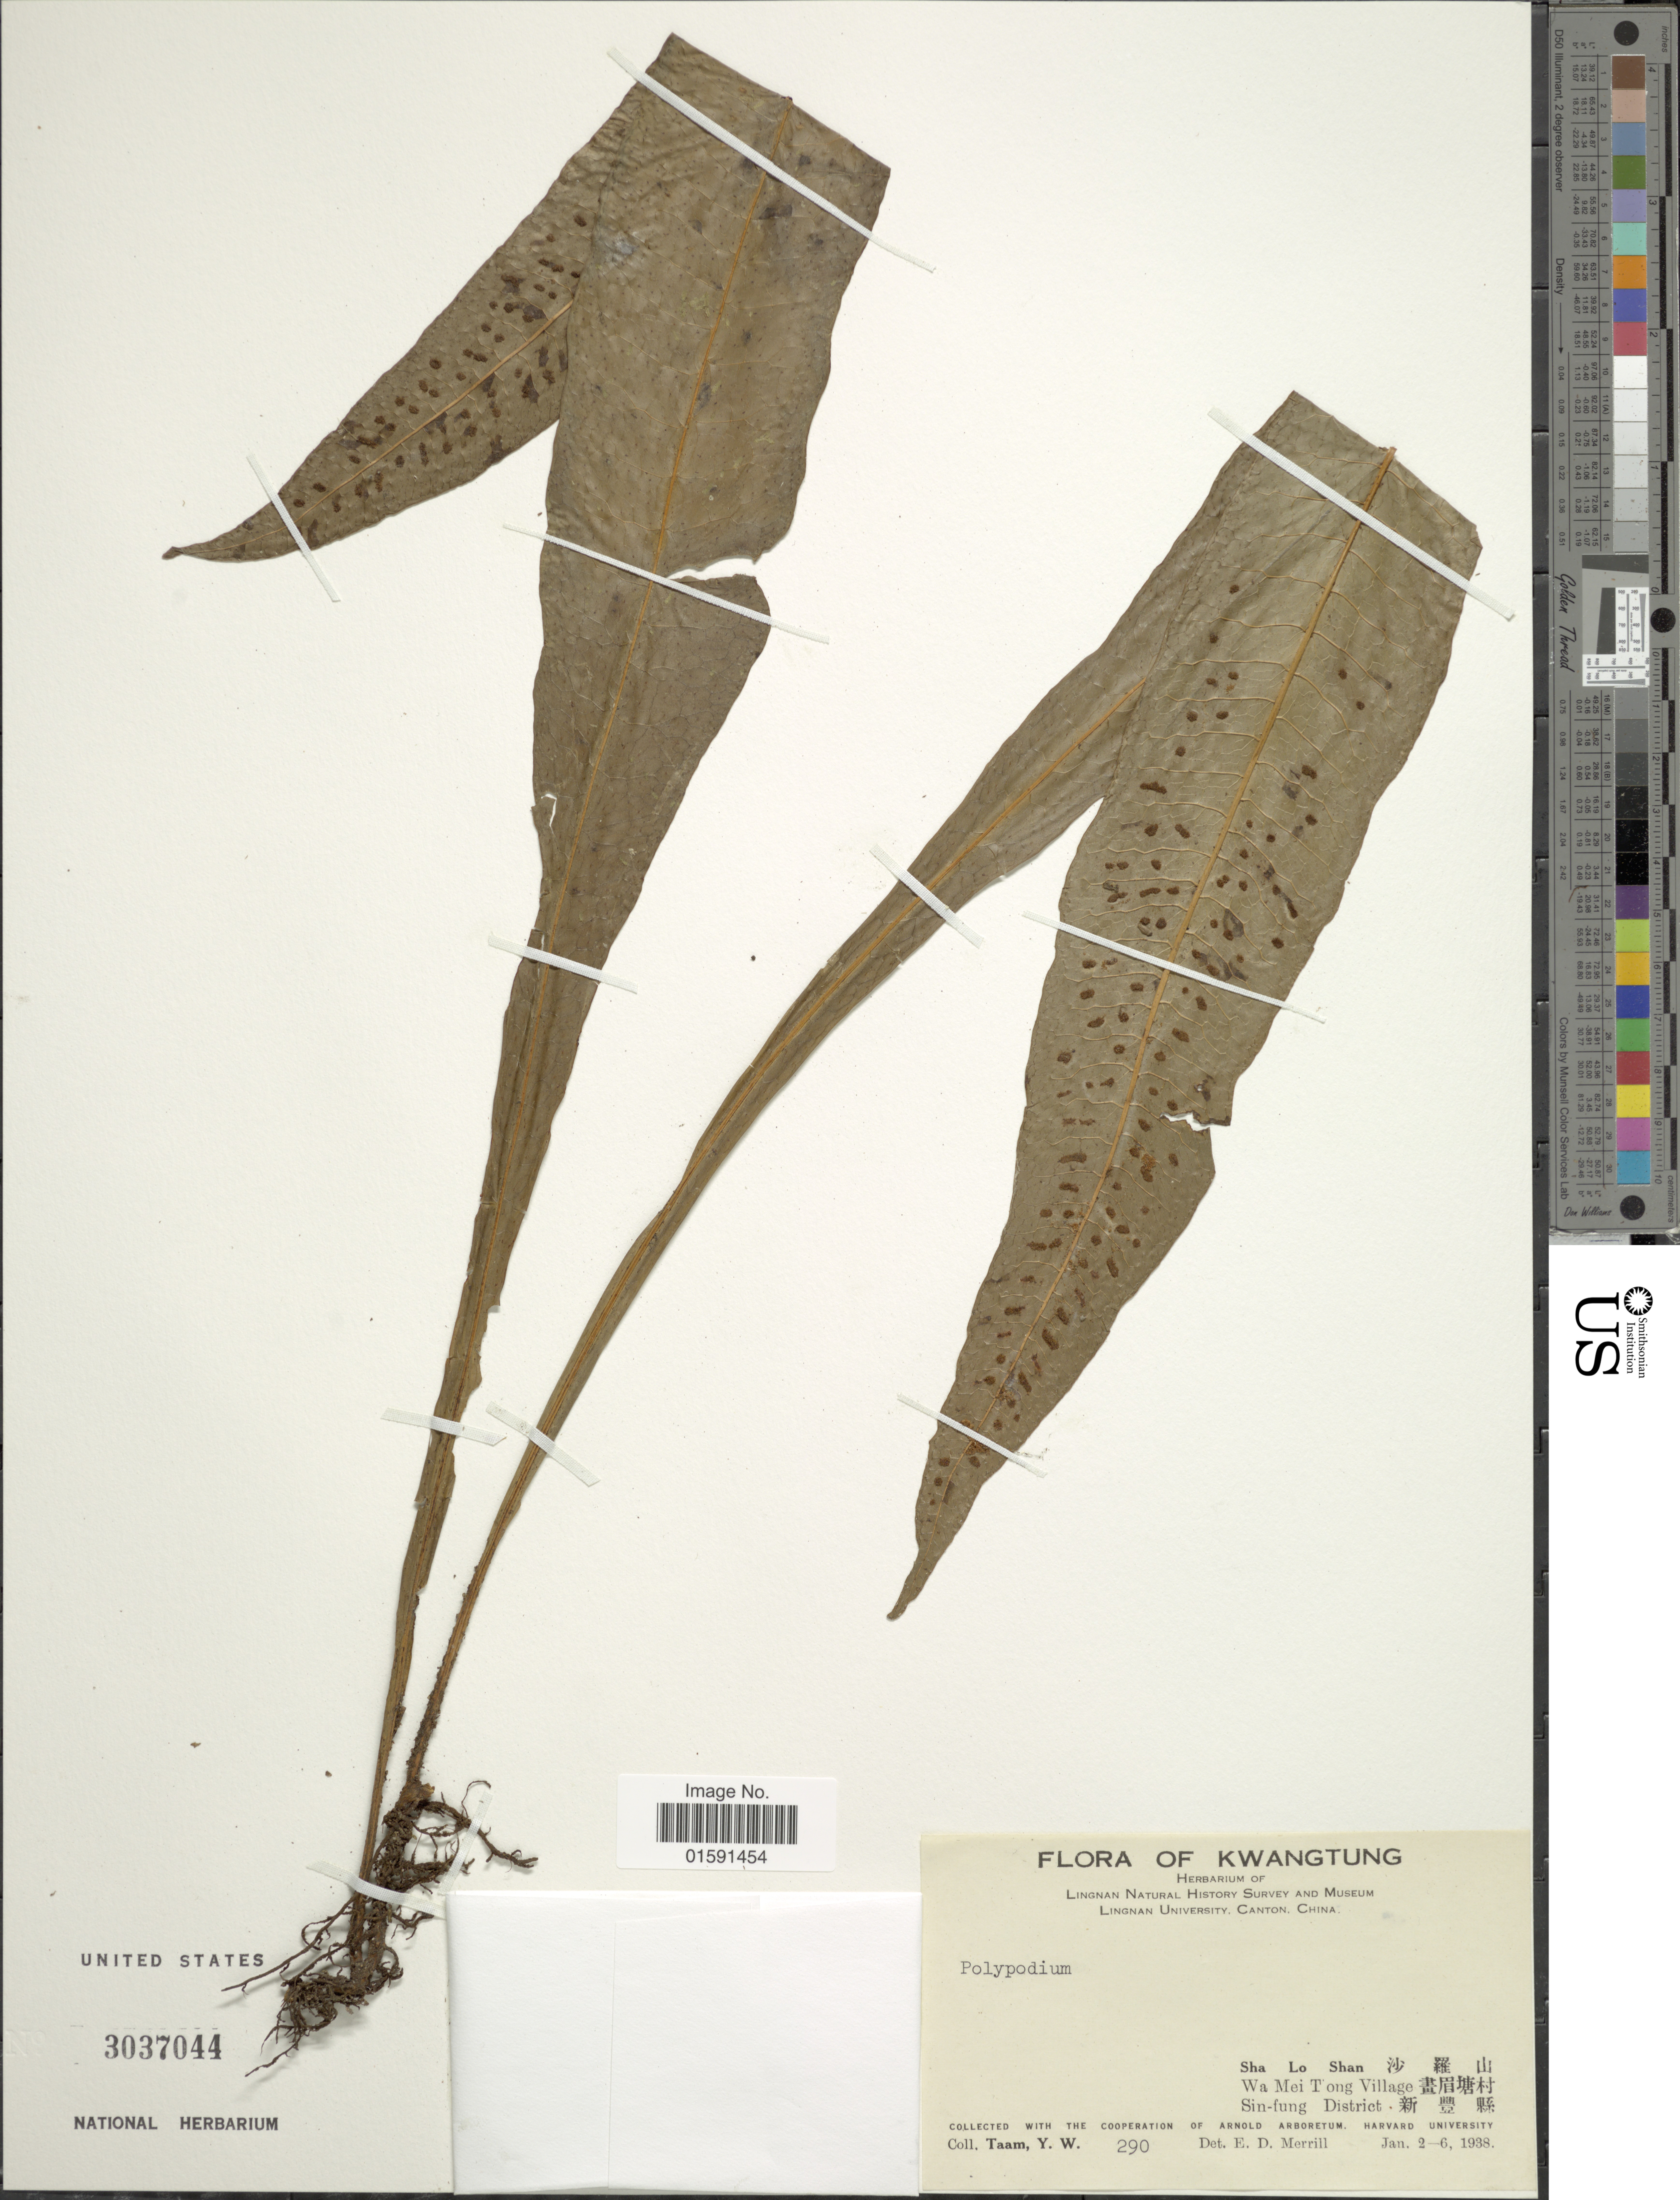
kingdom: Plantae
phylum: Tracheophyta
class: Polypodiopsida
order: Polypodiales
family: Polypodiaceae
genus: Selliguea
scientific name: Selliguea sp.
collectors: Y. W. Taam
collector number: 290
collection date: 1938-01-02/1938-01-06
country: China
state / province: Guangdong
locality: Kwangtung, Sha Lo Shan, Wa Mei Tong Village, Sin-fung District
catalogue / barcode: US 3037044